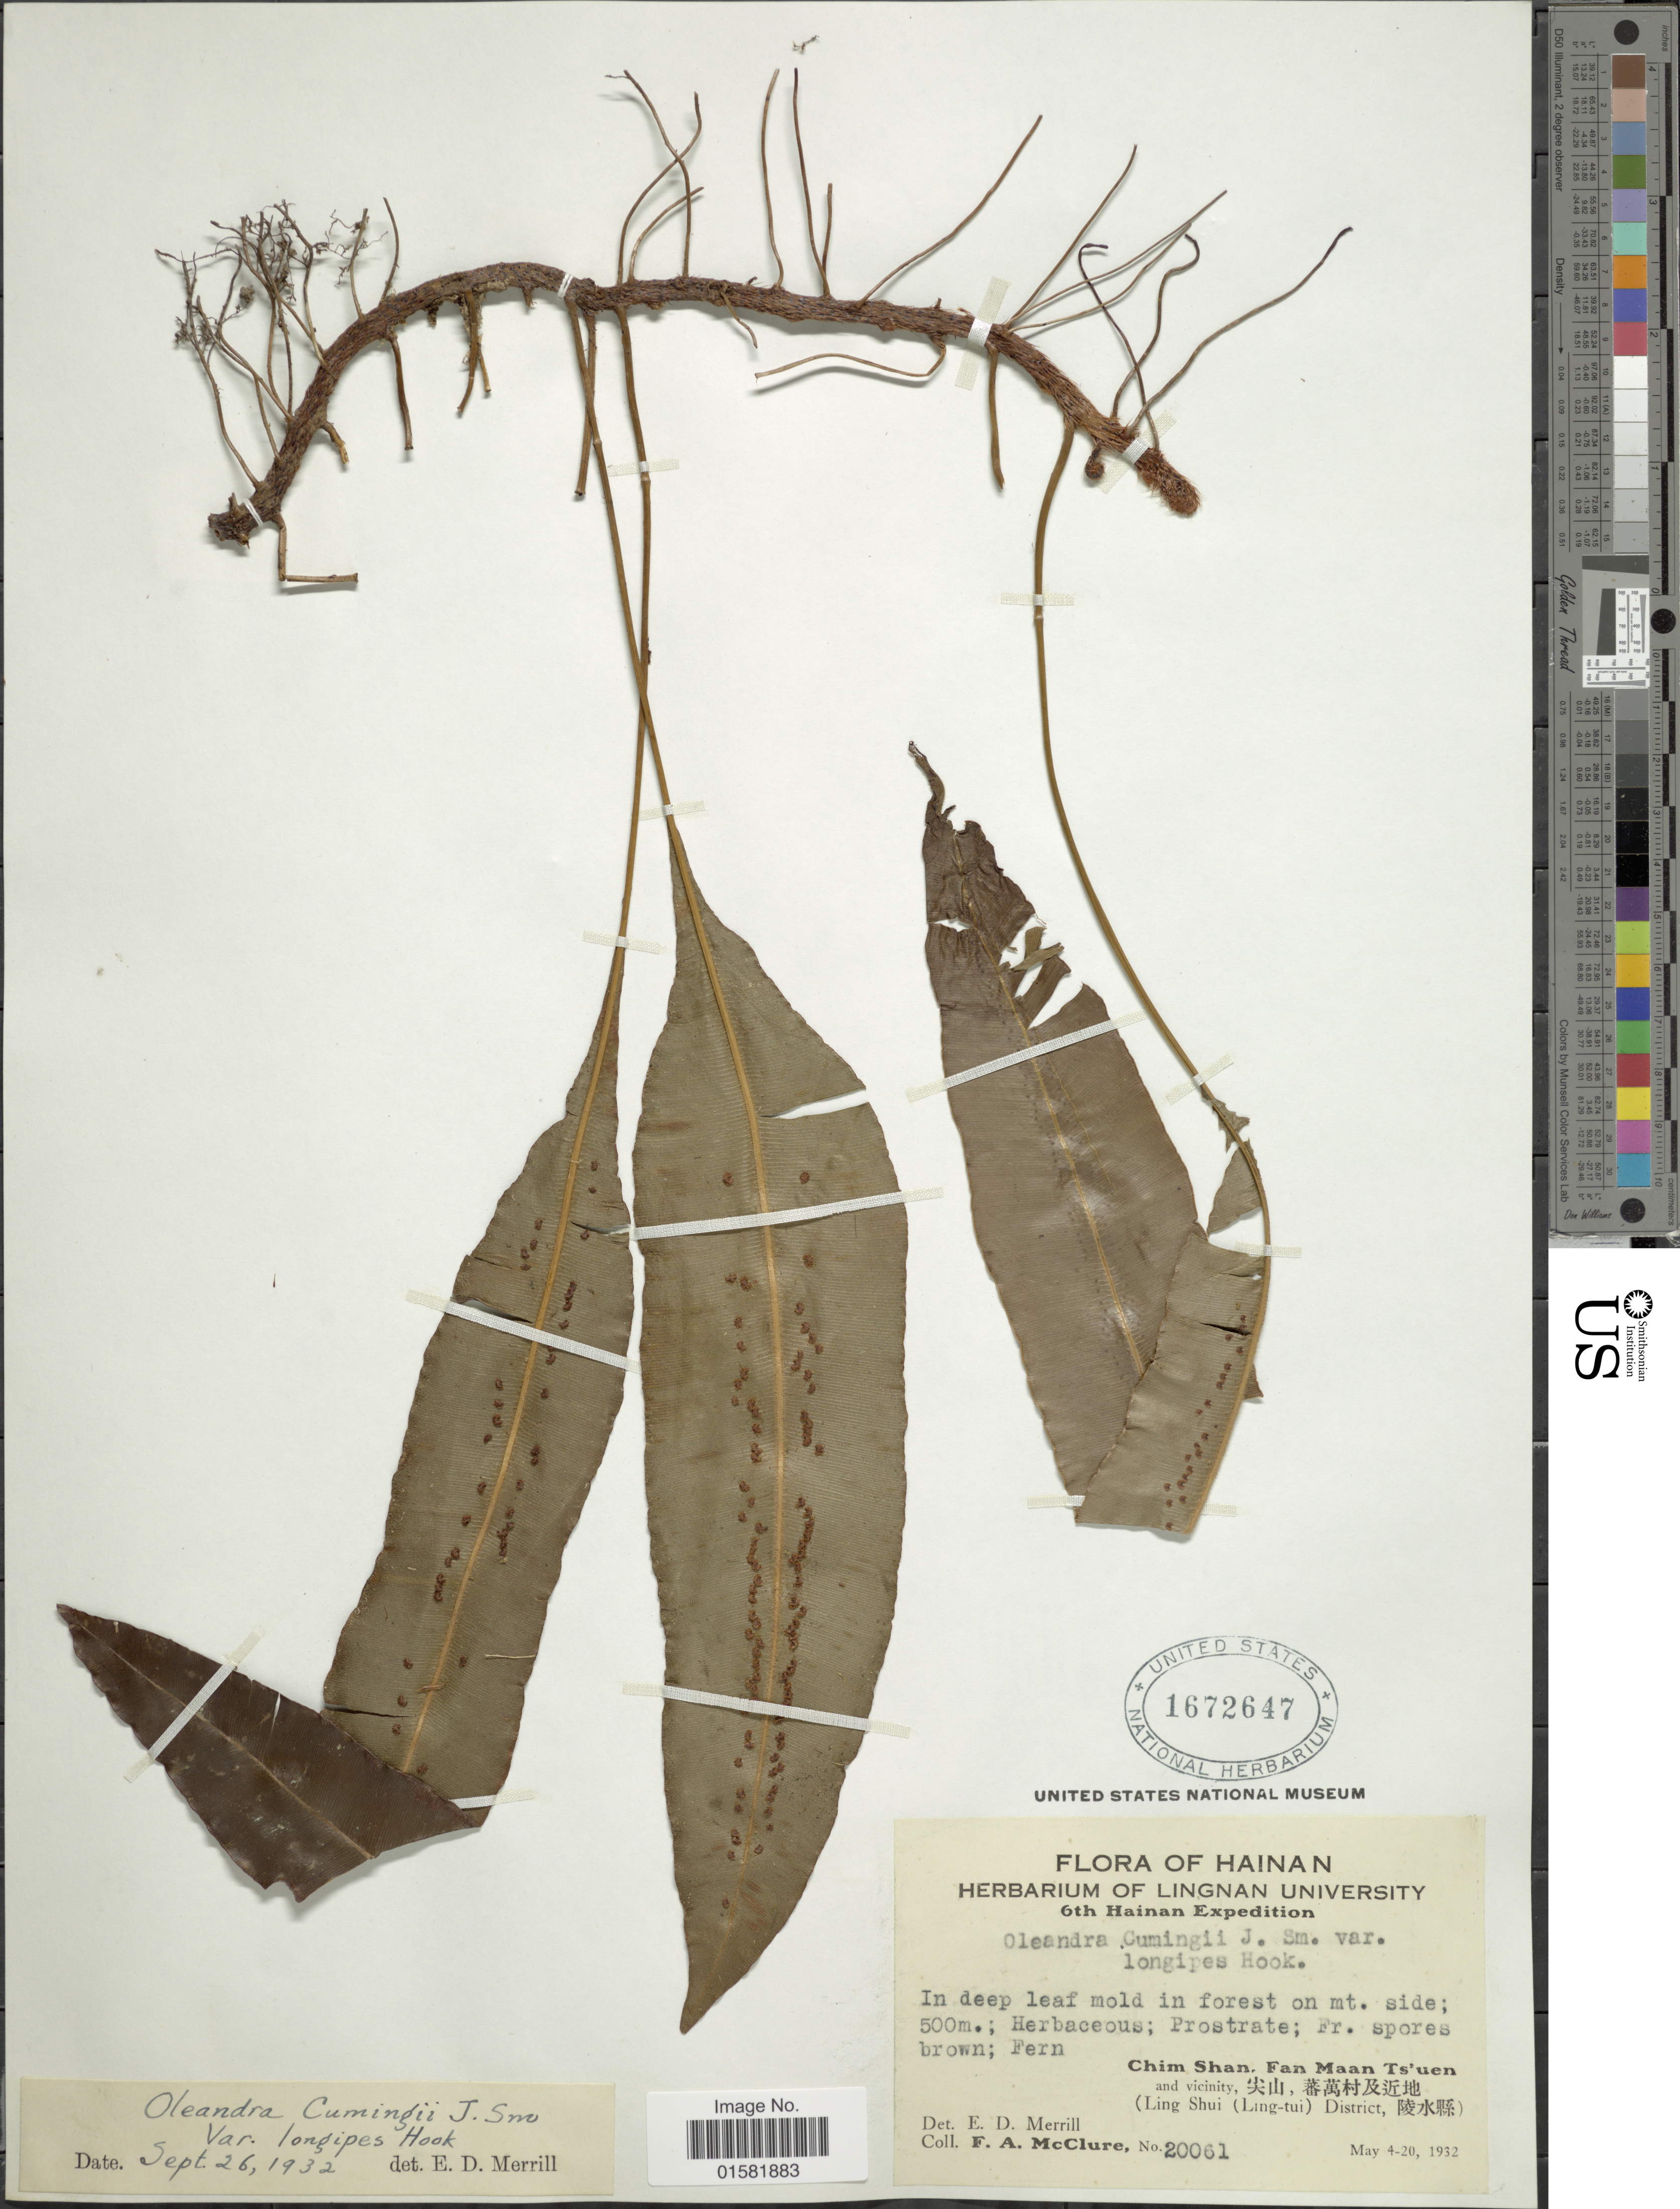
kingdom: Plantae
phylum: Tracheophyta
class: Polypodiopsida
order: Polypodiales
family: Oleandraceae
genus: Oleandra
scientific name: Oleandra cumingii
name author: J. Sm. ex C. Presl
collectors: F. A. McClure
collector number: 20061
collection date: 1932-05-04/1932-05-20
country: China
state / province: Hainan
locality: Hainan, Chim Shan, Fan Maan Tsúen and vicinity, (Ling Shui (Ling-tui) District).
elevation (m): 500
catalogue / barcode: US 1672647